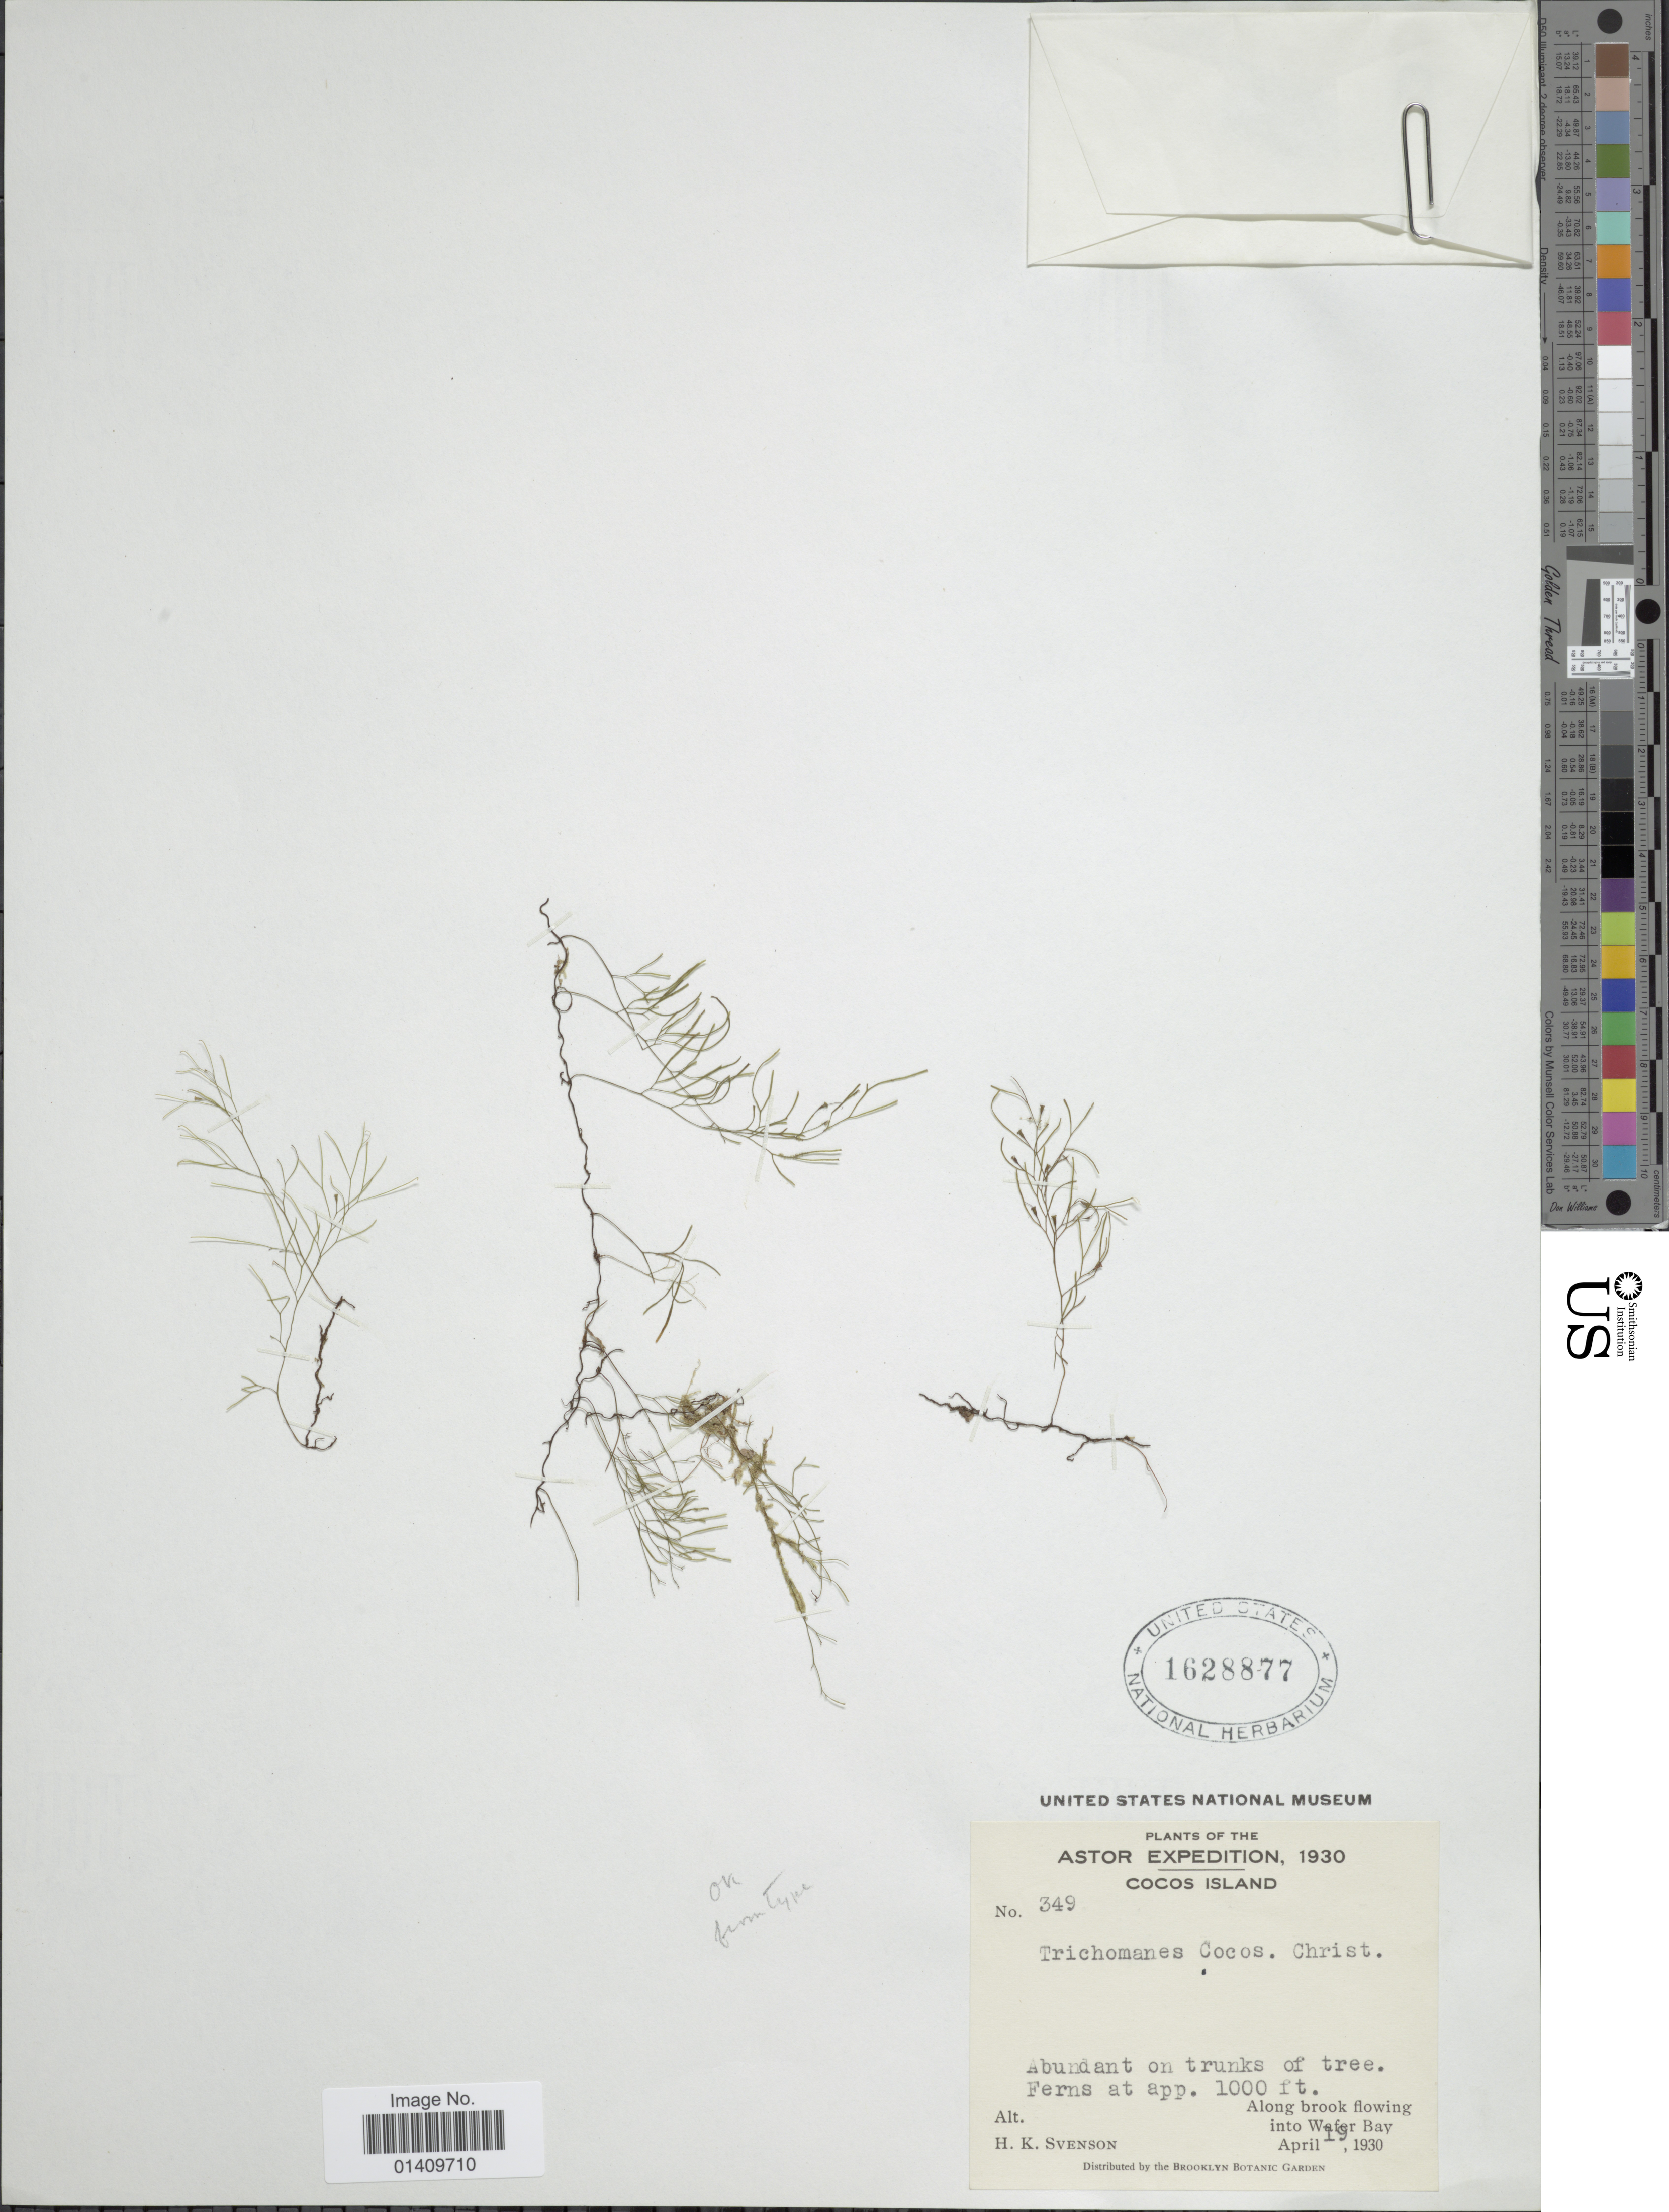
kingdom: Plantae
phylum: Tracheophyta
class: Polypodiopsida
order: Hymenophyllales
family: Hymenophyllaceae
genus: Polyphlebium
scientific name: Polyphlebium cocos (Christ) comb. ined., 2015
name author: (Christ)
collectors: H. K. Svenson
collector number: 349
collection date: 1930-04-19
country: Australia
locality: Cocos Island along brook flowing into Wafer Bay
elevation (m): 305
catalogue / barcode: US 1628877